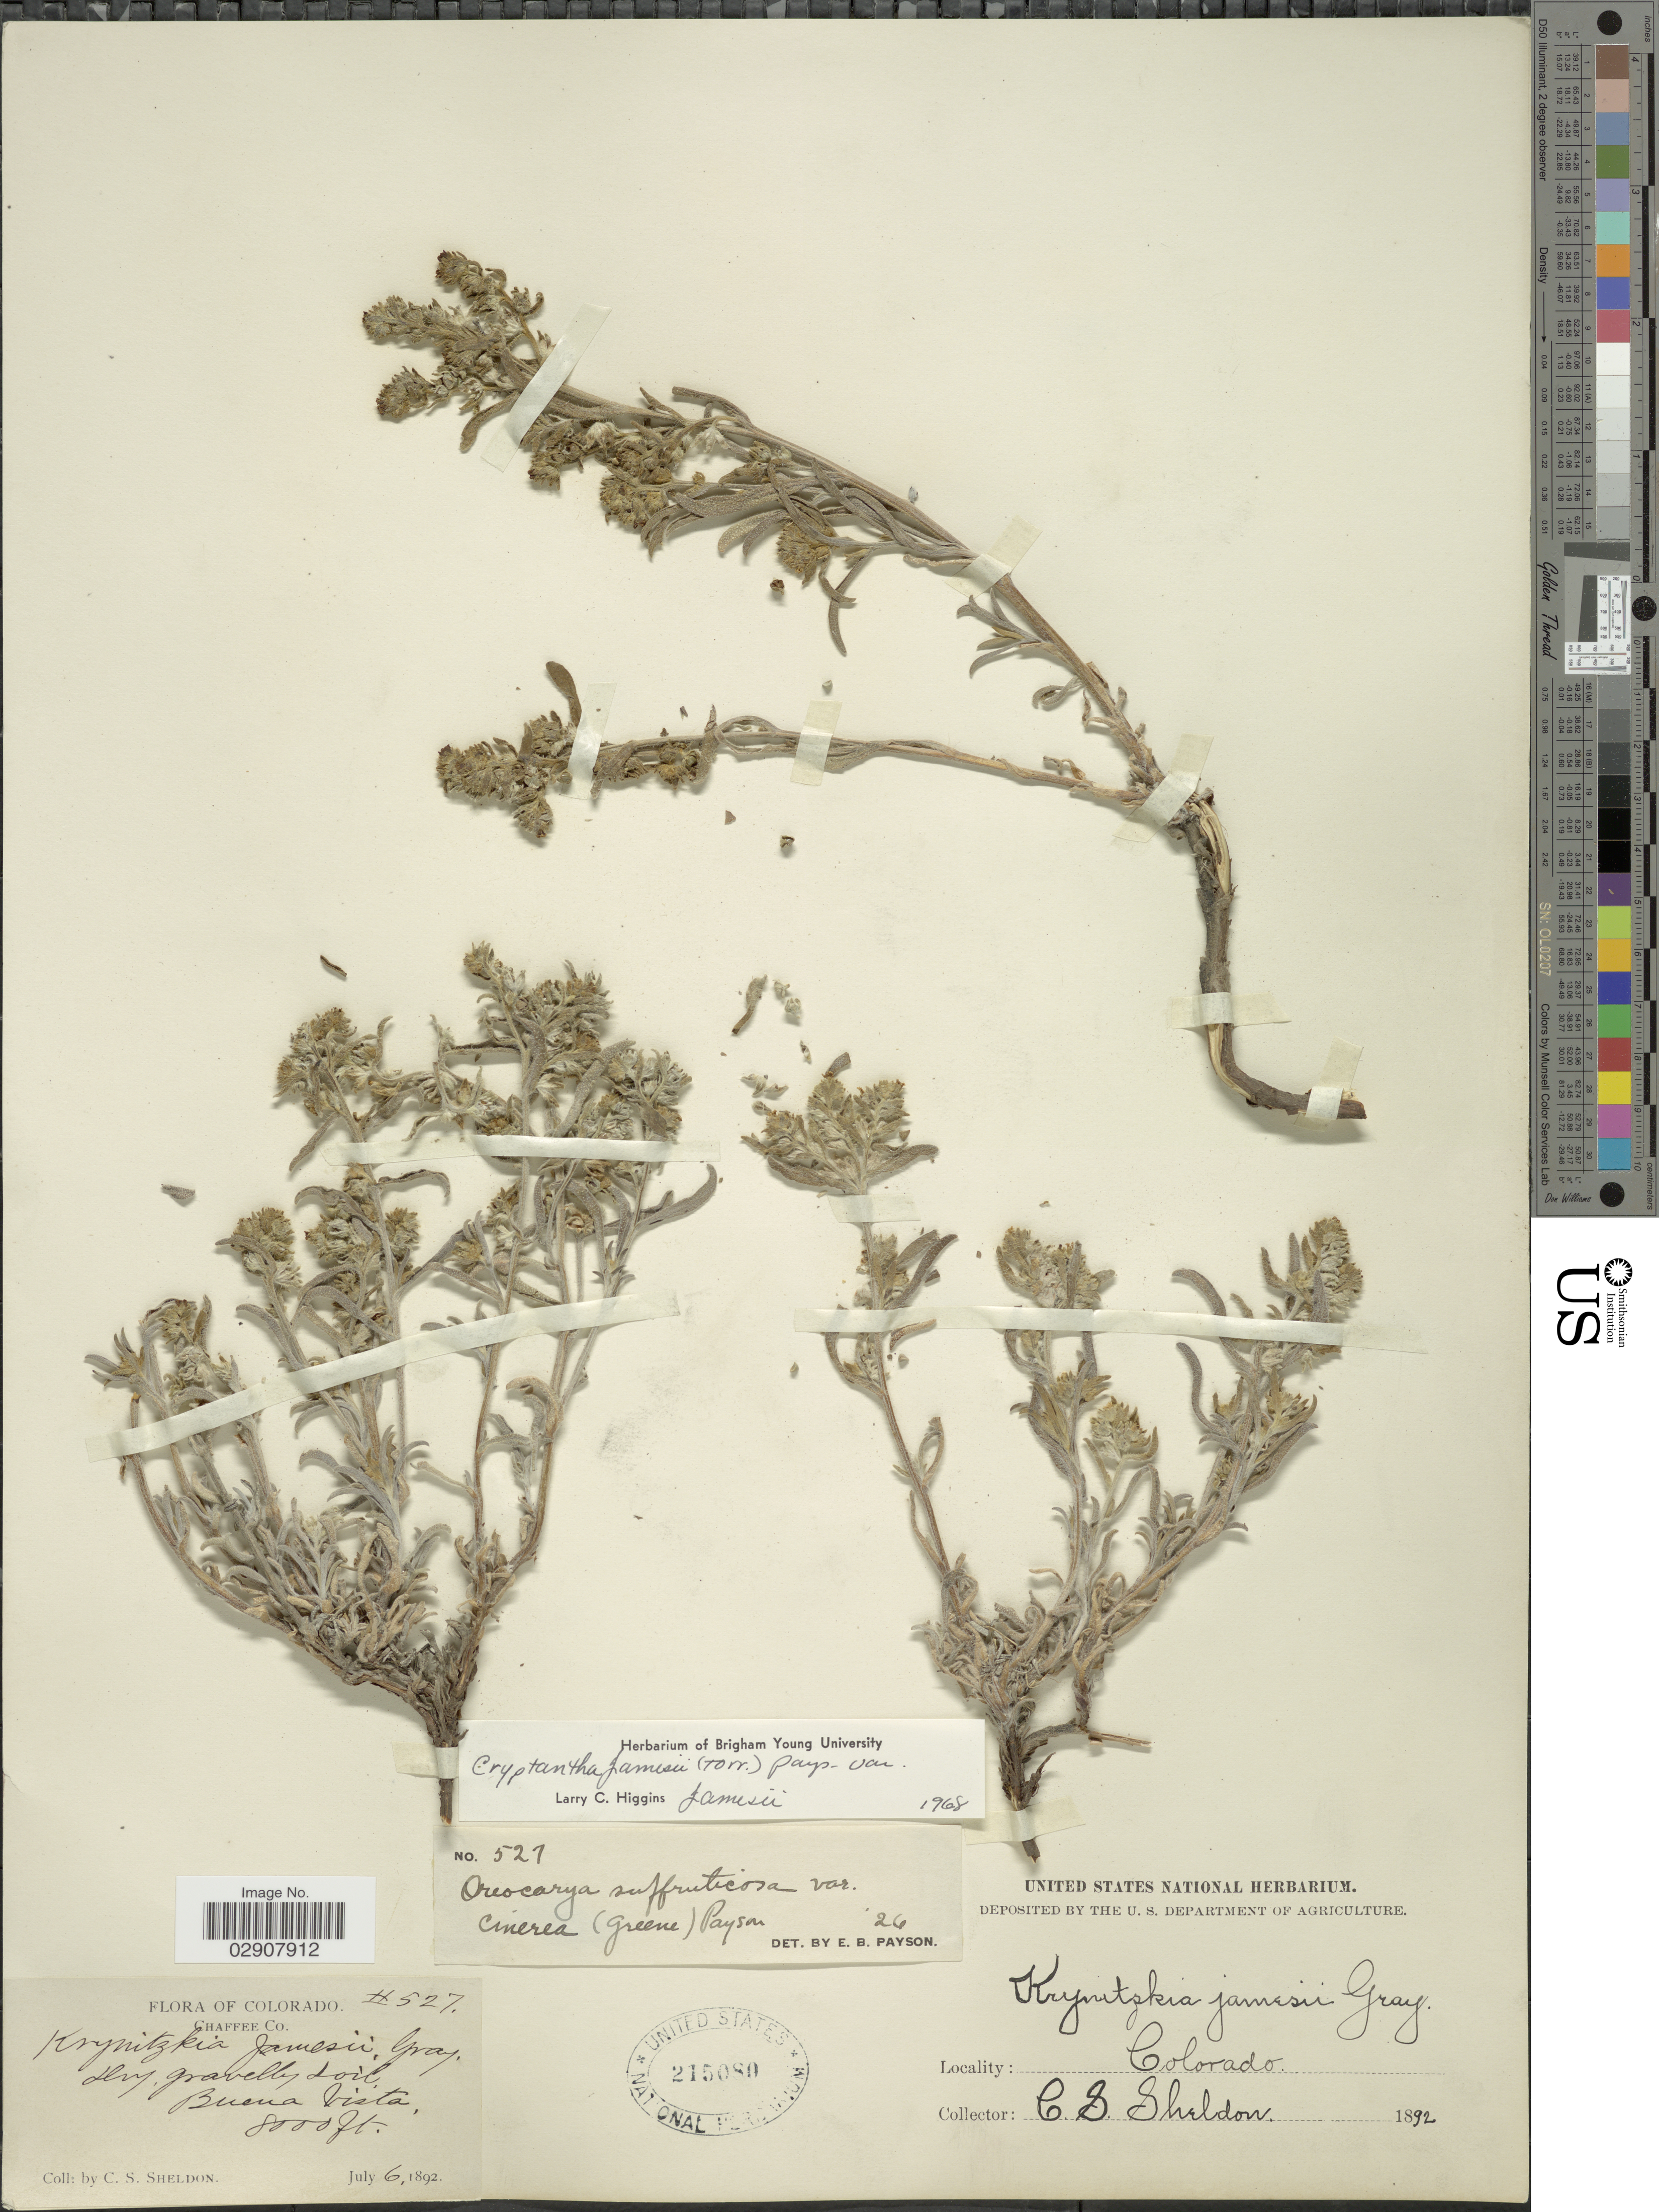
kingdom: Plantae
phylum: Tracheophyta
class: Magnoliopsida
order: Boraginales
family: Boraginaceae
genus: Cryptantha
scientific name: Cryptantha jamesii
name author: (Torr.) Payson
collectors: C. S. Sheldon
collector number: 527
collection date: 1892-07-06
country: United States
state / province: Colorado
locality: Buena Vista. Colorado. Chaffee Co.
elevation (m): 2438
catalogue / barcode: US 215080